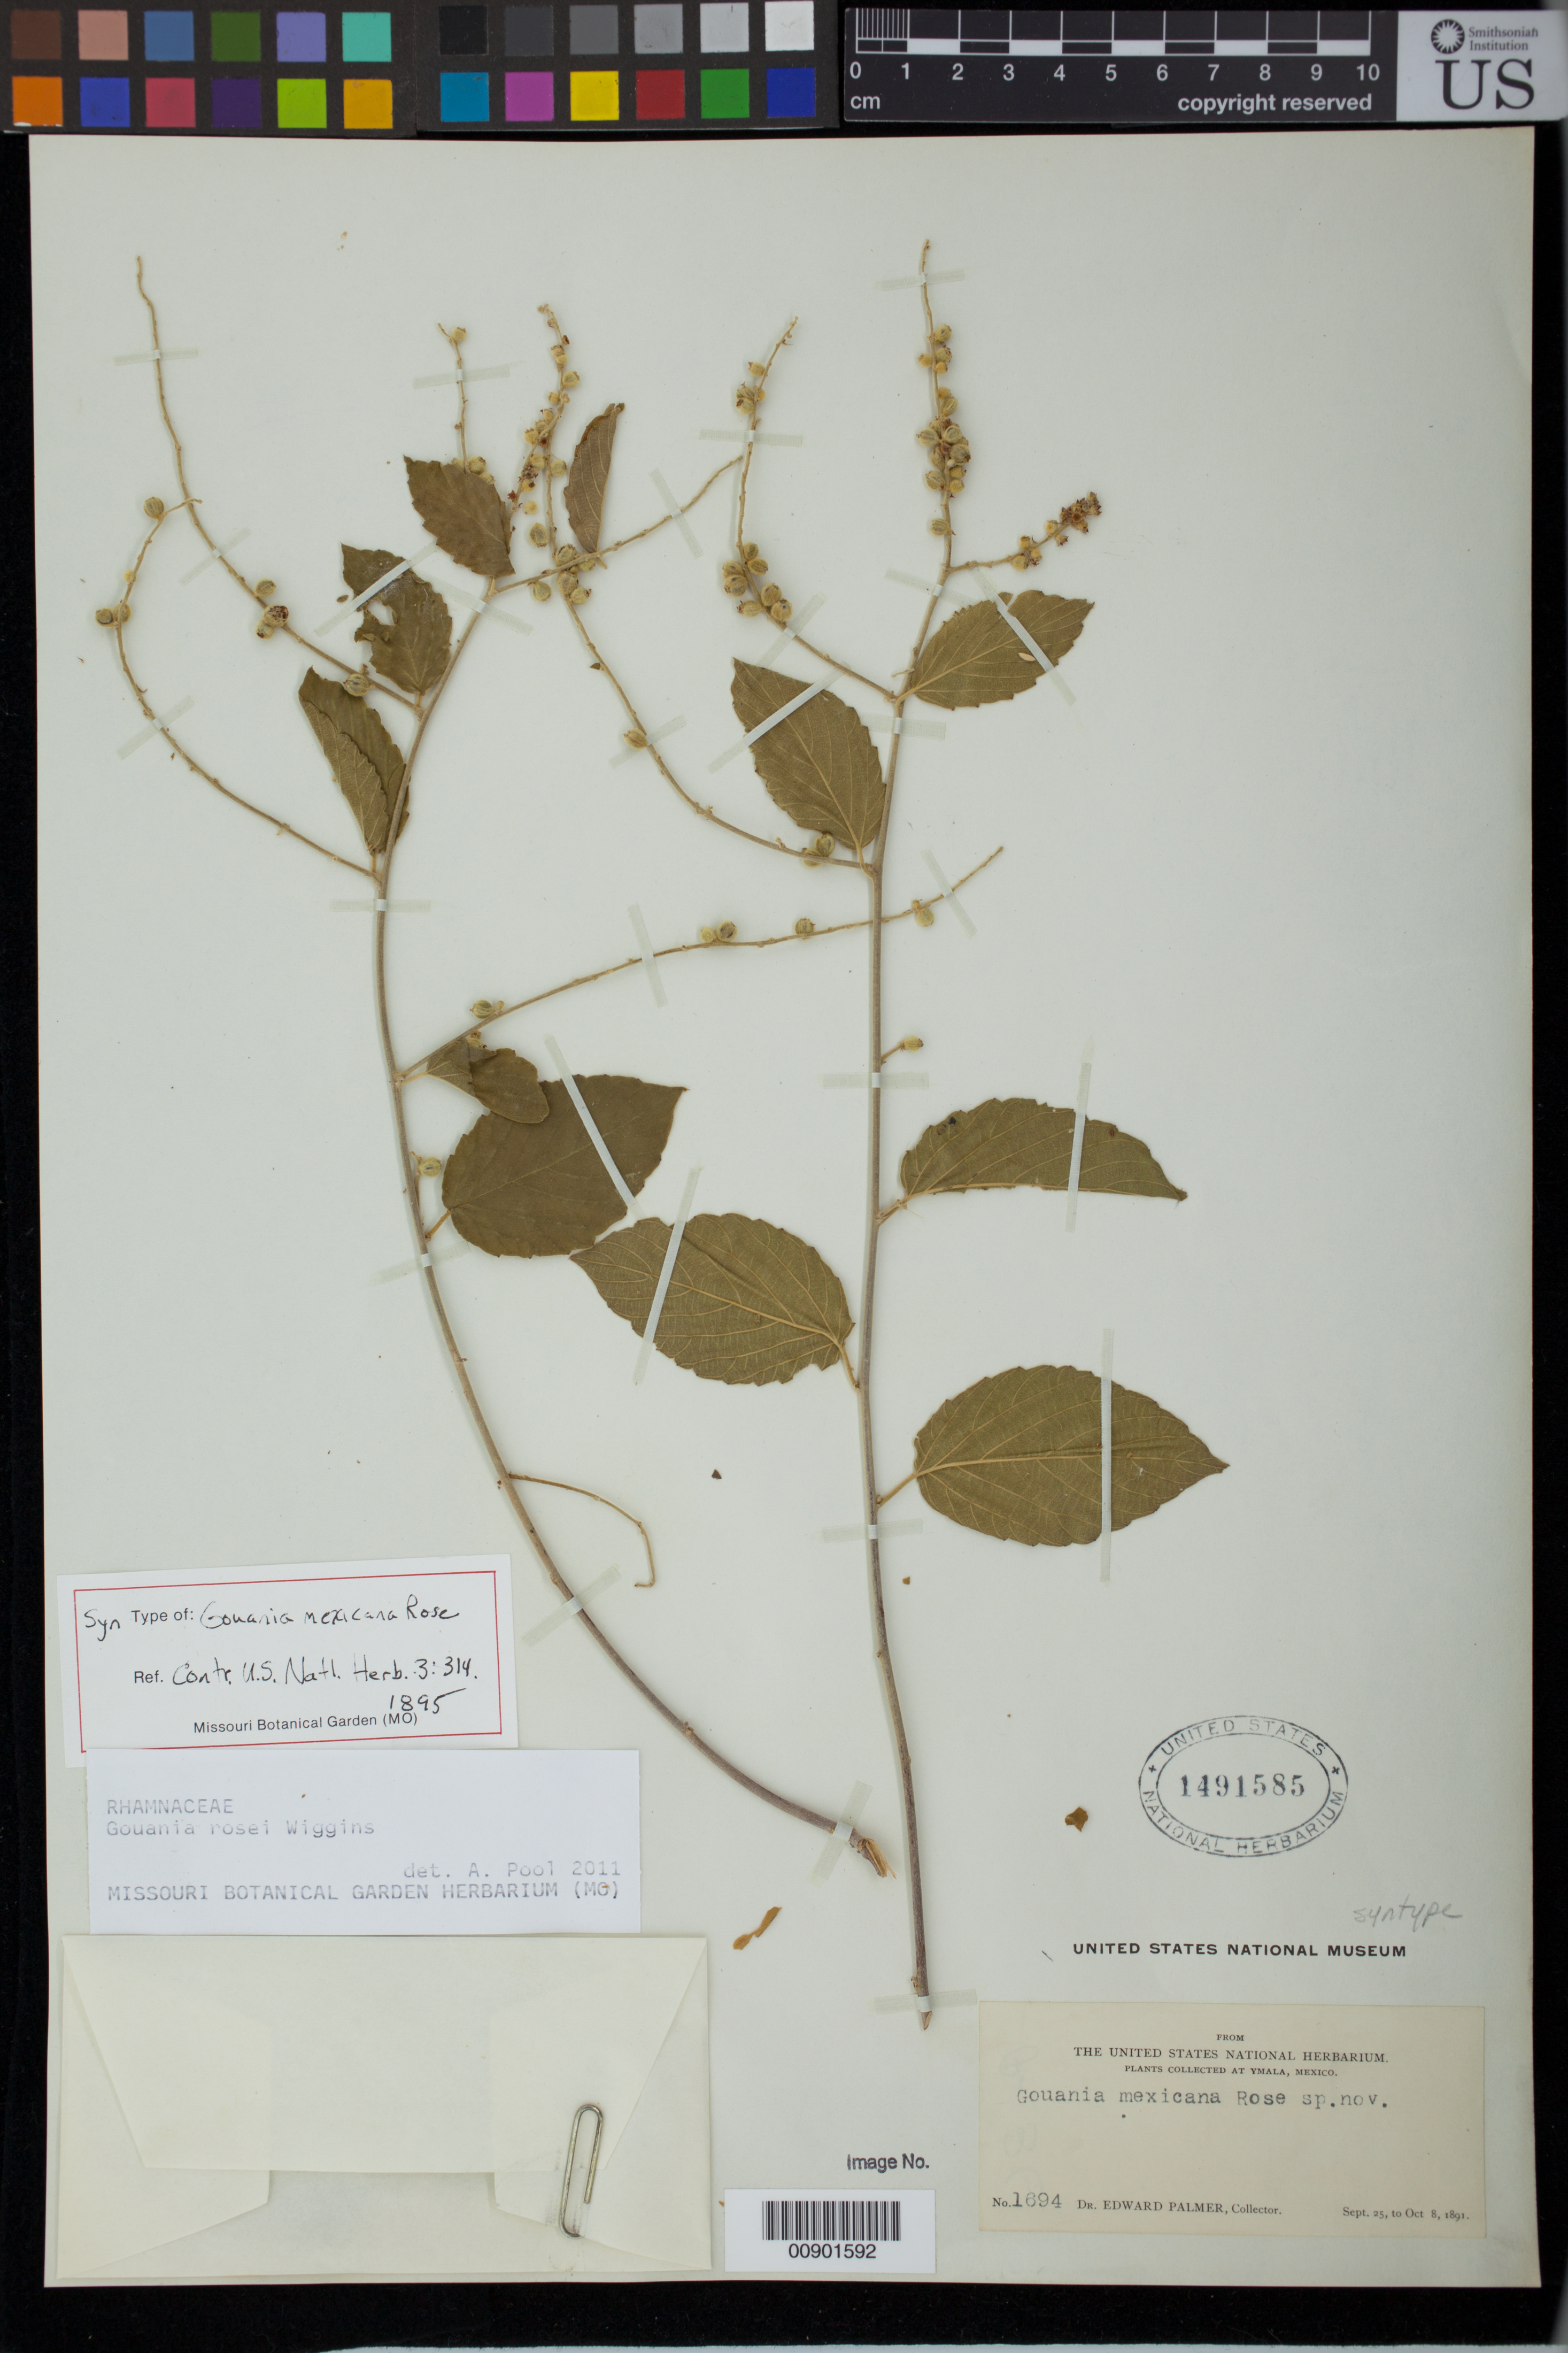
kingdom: Plantae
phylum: Tracheophyta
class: Magnoliopsida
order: Rosales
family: Rhamnaceae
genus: Gouania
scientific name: Gouania mexicana Rose, nom. illeg.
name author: Rose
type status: Syntype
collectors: E. Palmer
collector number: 1694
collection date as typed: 25 Sep 1891 to 08 Oct 1891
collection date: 1891-09-25/1891-10-08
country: Mexico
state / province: Sinaloa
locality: Ymala.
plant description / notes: Nom. Illeg., non Gouania mexicana Sessé & Moc. 1894.; Also a syntype of Gouania rosei Wiggins, nom. nov.; Nom. nov. for Gouania mexicana Rose 1985, non Gouania mexicana Sessé & Moc. 1894.; Also a syntype of Gouania mexicana Rose, nom. illeg.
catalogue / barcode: US 1491585